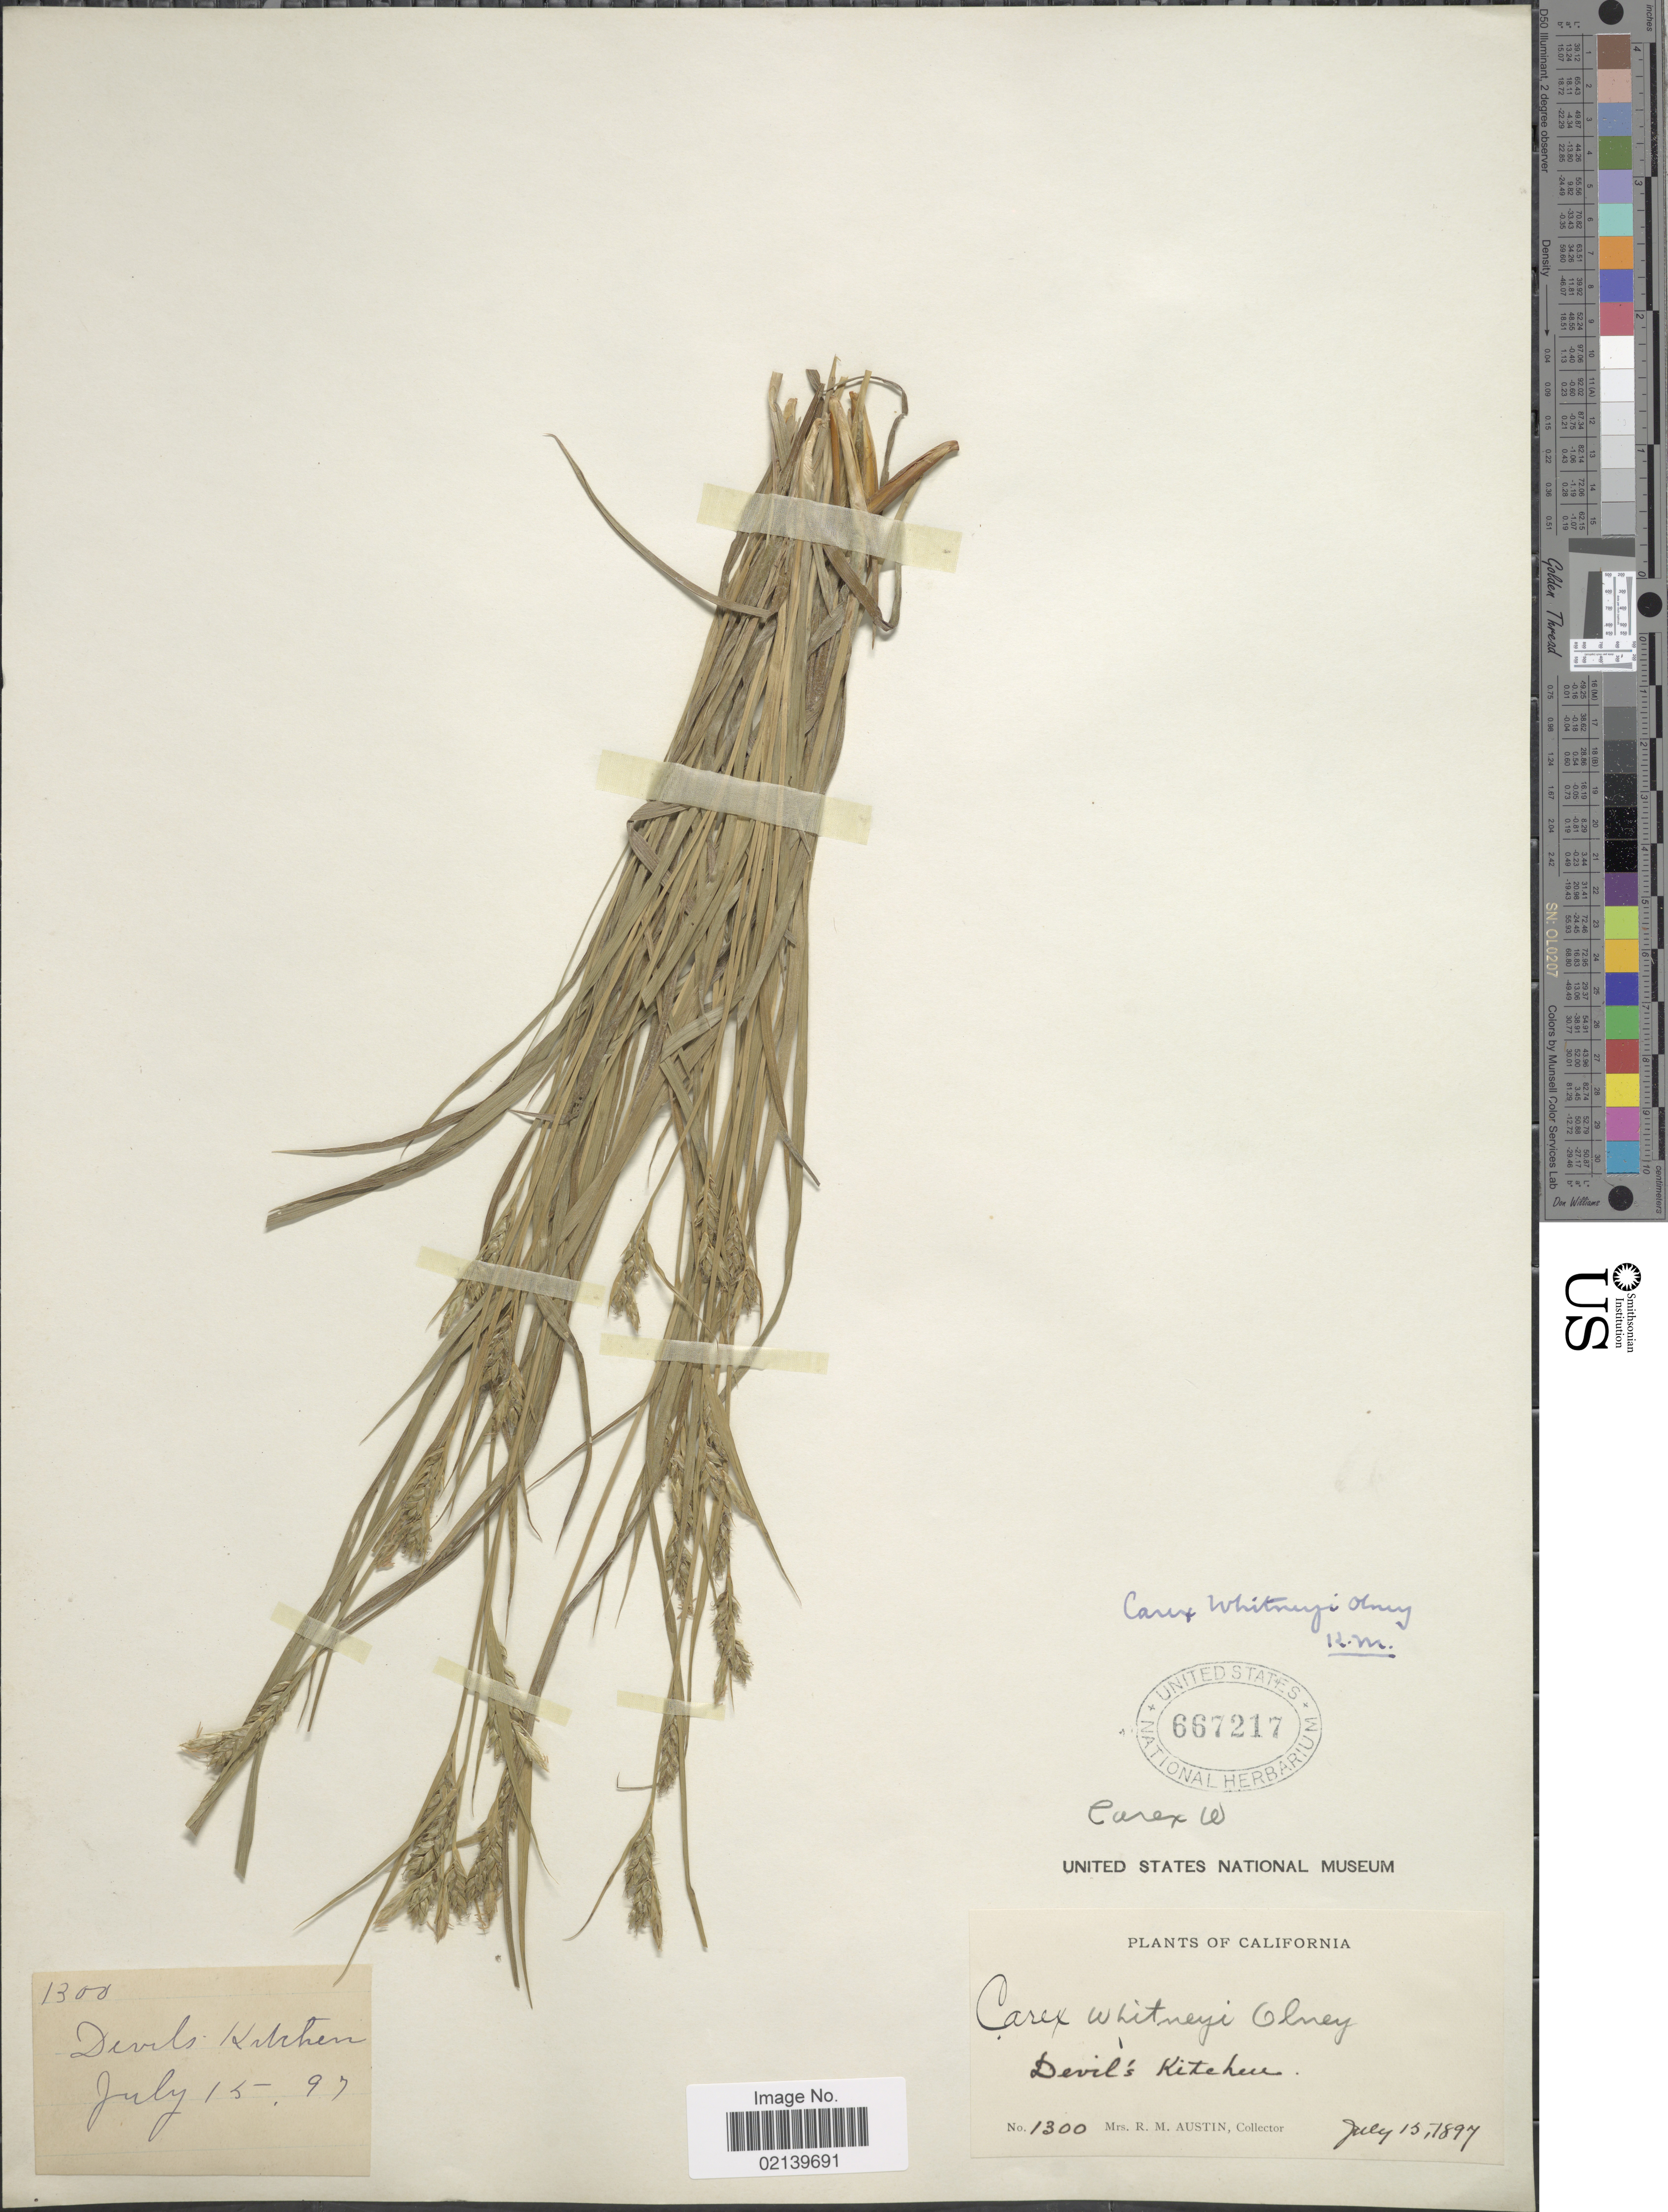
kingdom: Plantae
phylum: Tracheophyta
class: Liliopsida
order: Poales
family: Cyperaceae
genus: Carex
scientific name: Carex whitneyi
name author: Olney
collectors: R. Austin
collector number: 1300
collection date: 1897-07-15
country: United States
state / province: California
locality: Devils Kitchen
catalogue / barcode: US 667217